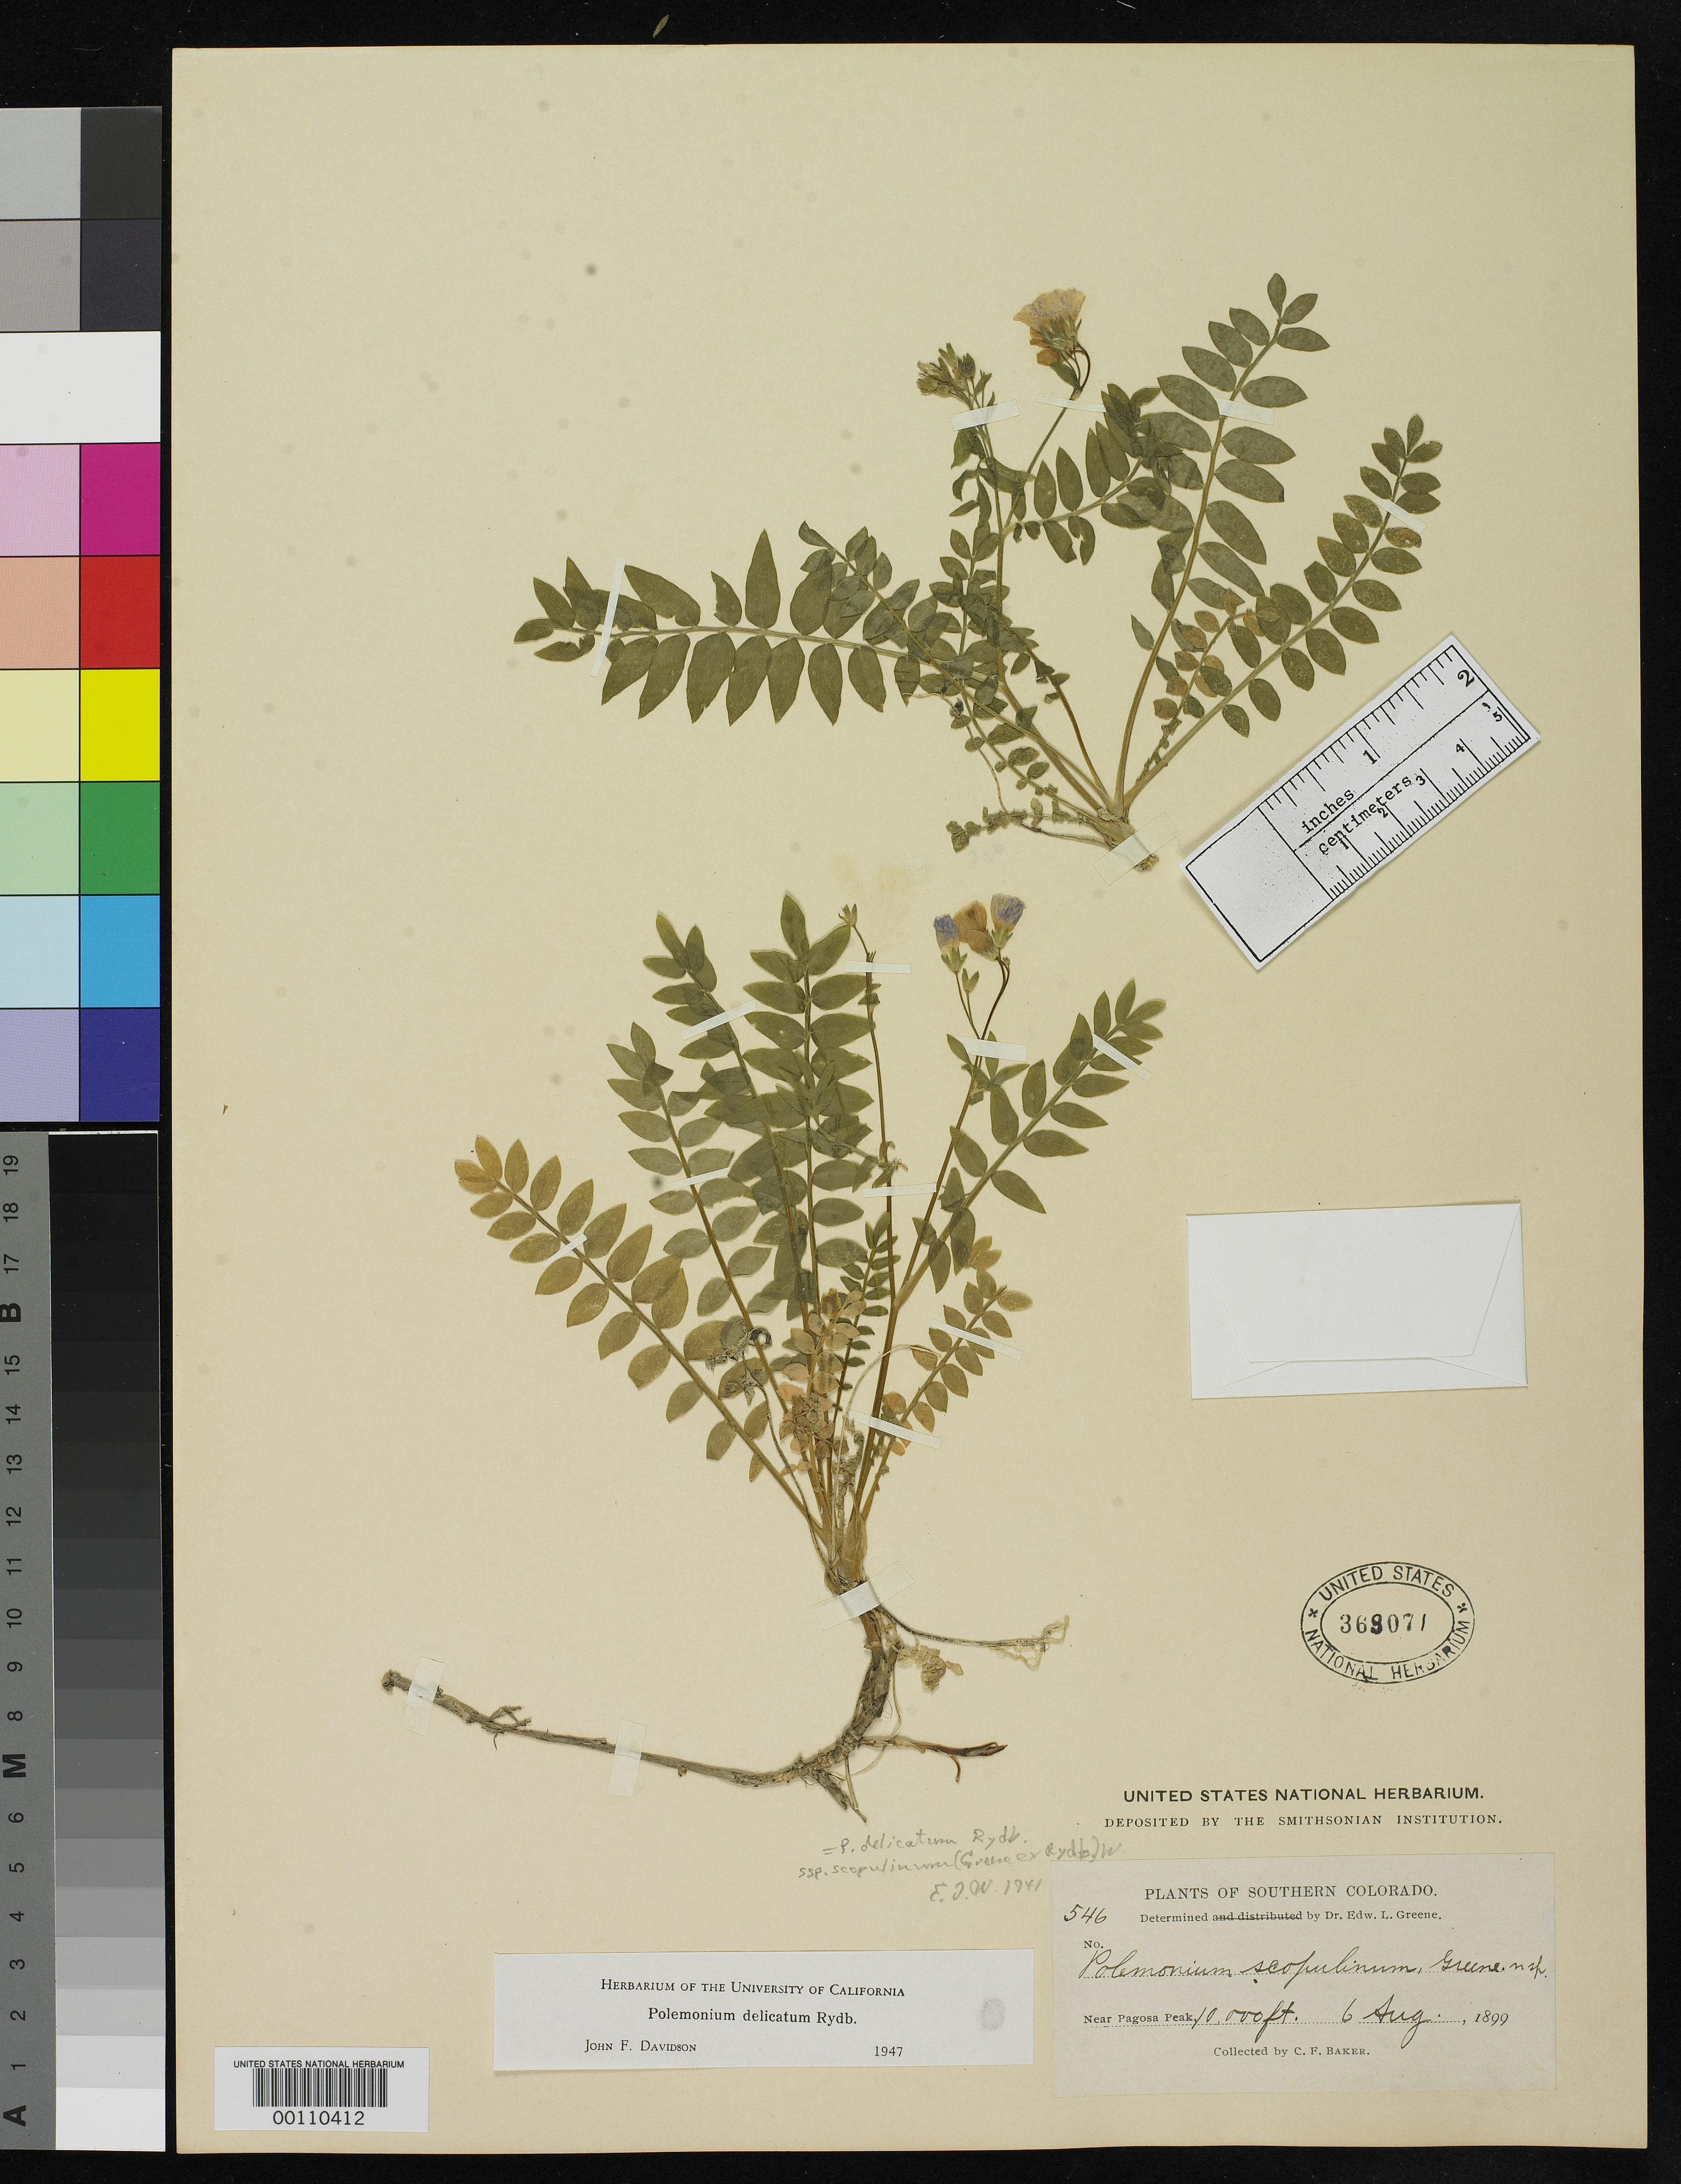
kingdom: Plantae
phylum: Tracheophyta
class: Magnoliopsida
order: Ericales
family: Polemoniaceae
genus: Polemonium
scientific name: Polemonium scopulinum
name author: Greene in Rydb.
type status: Isosyntype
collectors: C. F. Baker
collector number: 546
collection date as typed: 06 Aug 1899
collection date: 1899-08-06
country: United States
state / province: Colorado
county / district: Mineral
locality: Near Pagosa Peak.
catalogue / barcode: US 369071